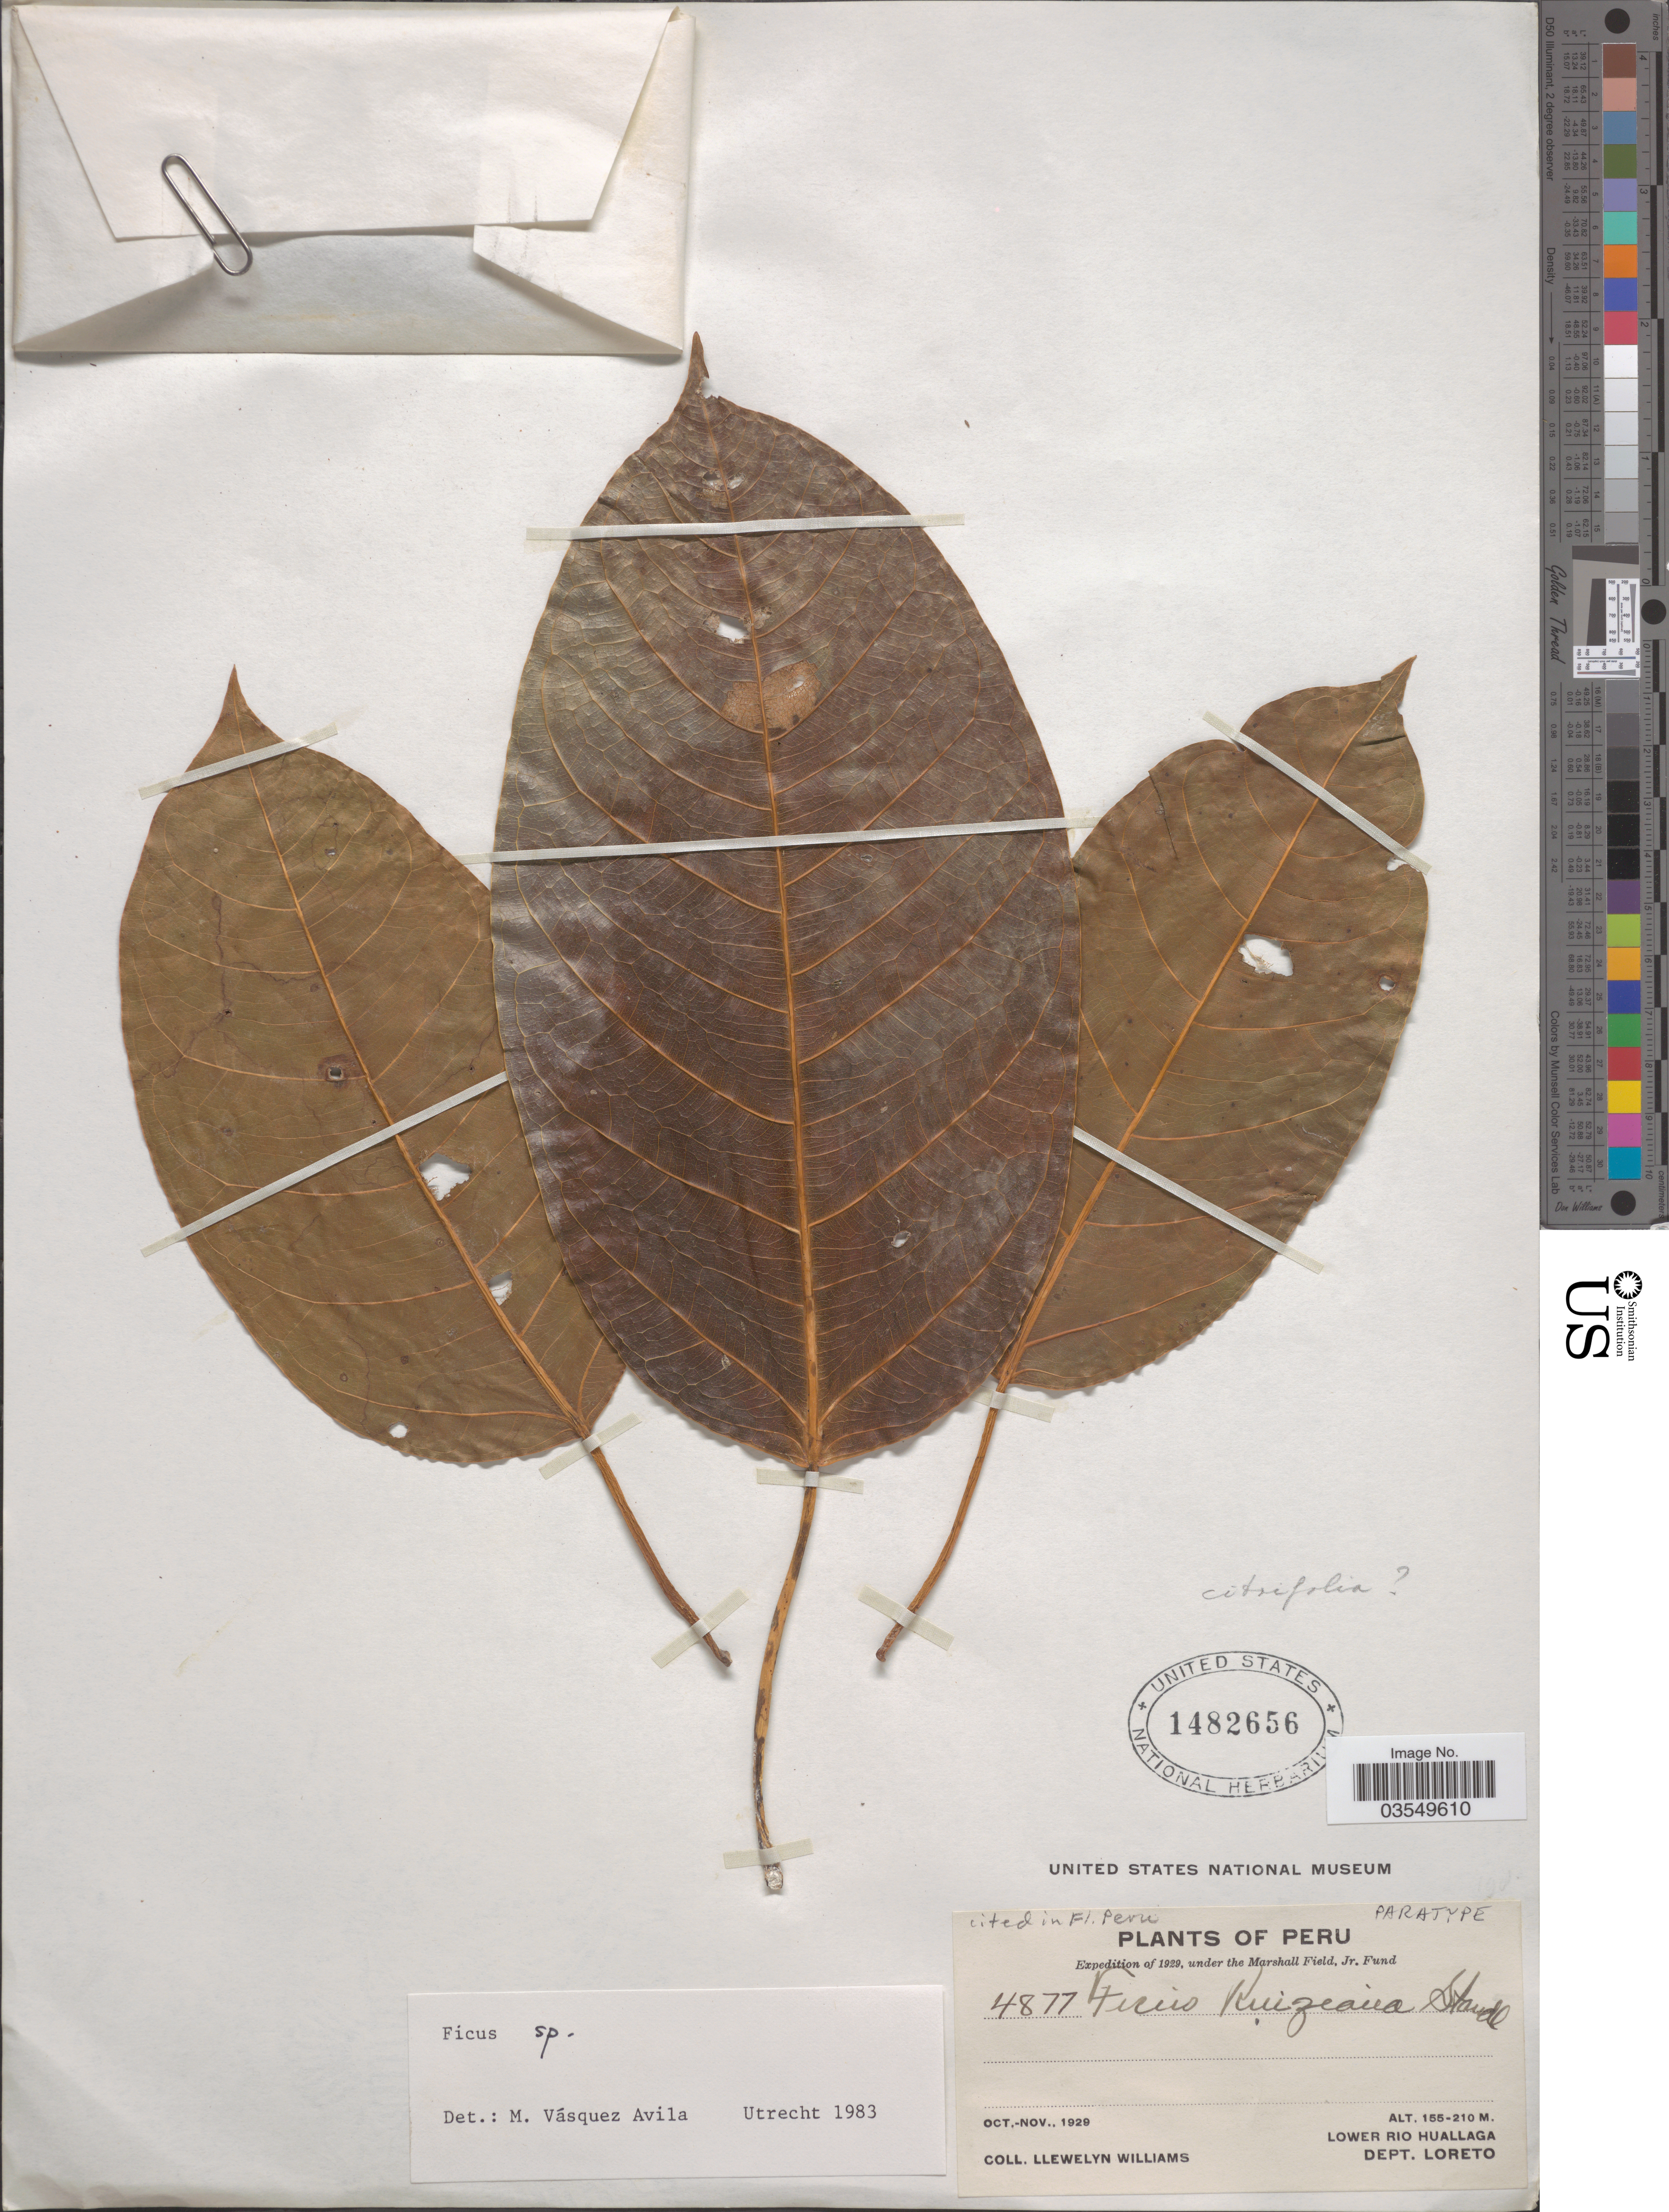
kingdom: Plantae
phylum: Tracheophyta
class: Magnoliopsida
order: Rosales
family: Moraceae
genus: Ficus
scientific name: Ficus sp.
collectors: Ll. Williams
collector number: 4877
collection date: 1929-10/1929-11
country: Peru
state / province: Loreto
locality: Lower Rio Huallaga. Dept. Loreto.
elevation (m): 155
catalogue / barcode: US 1482656